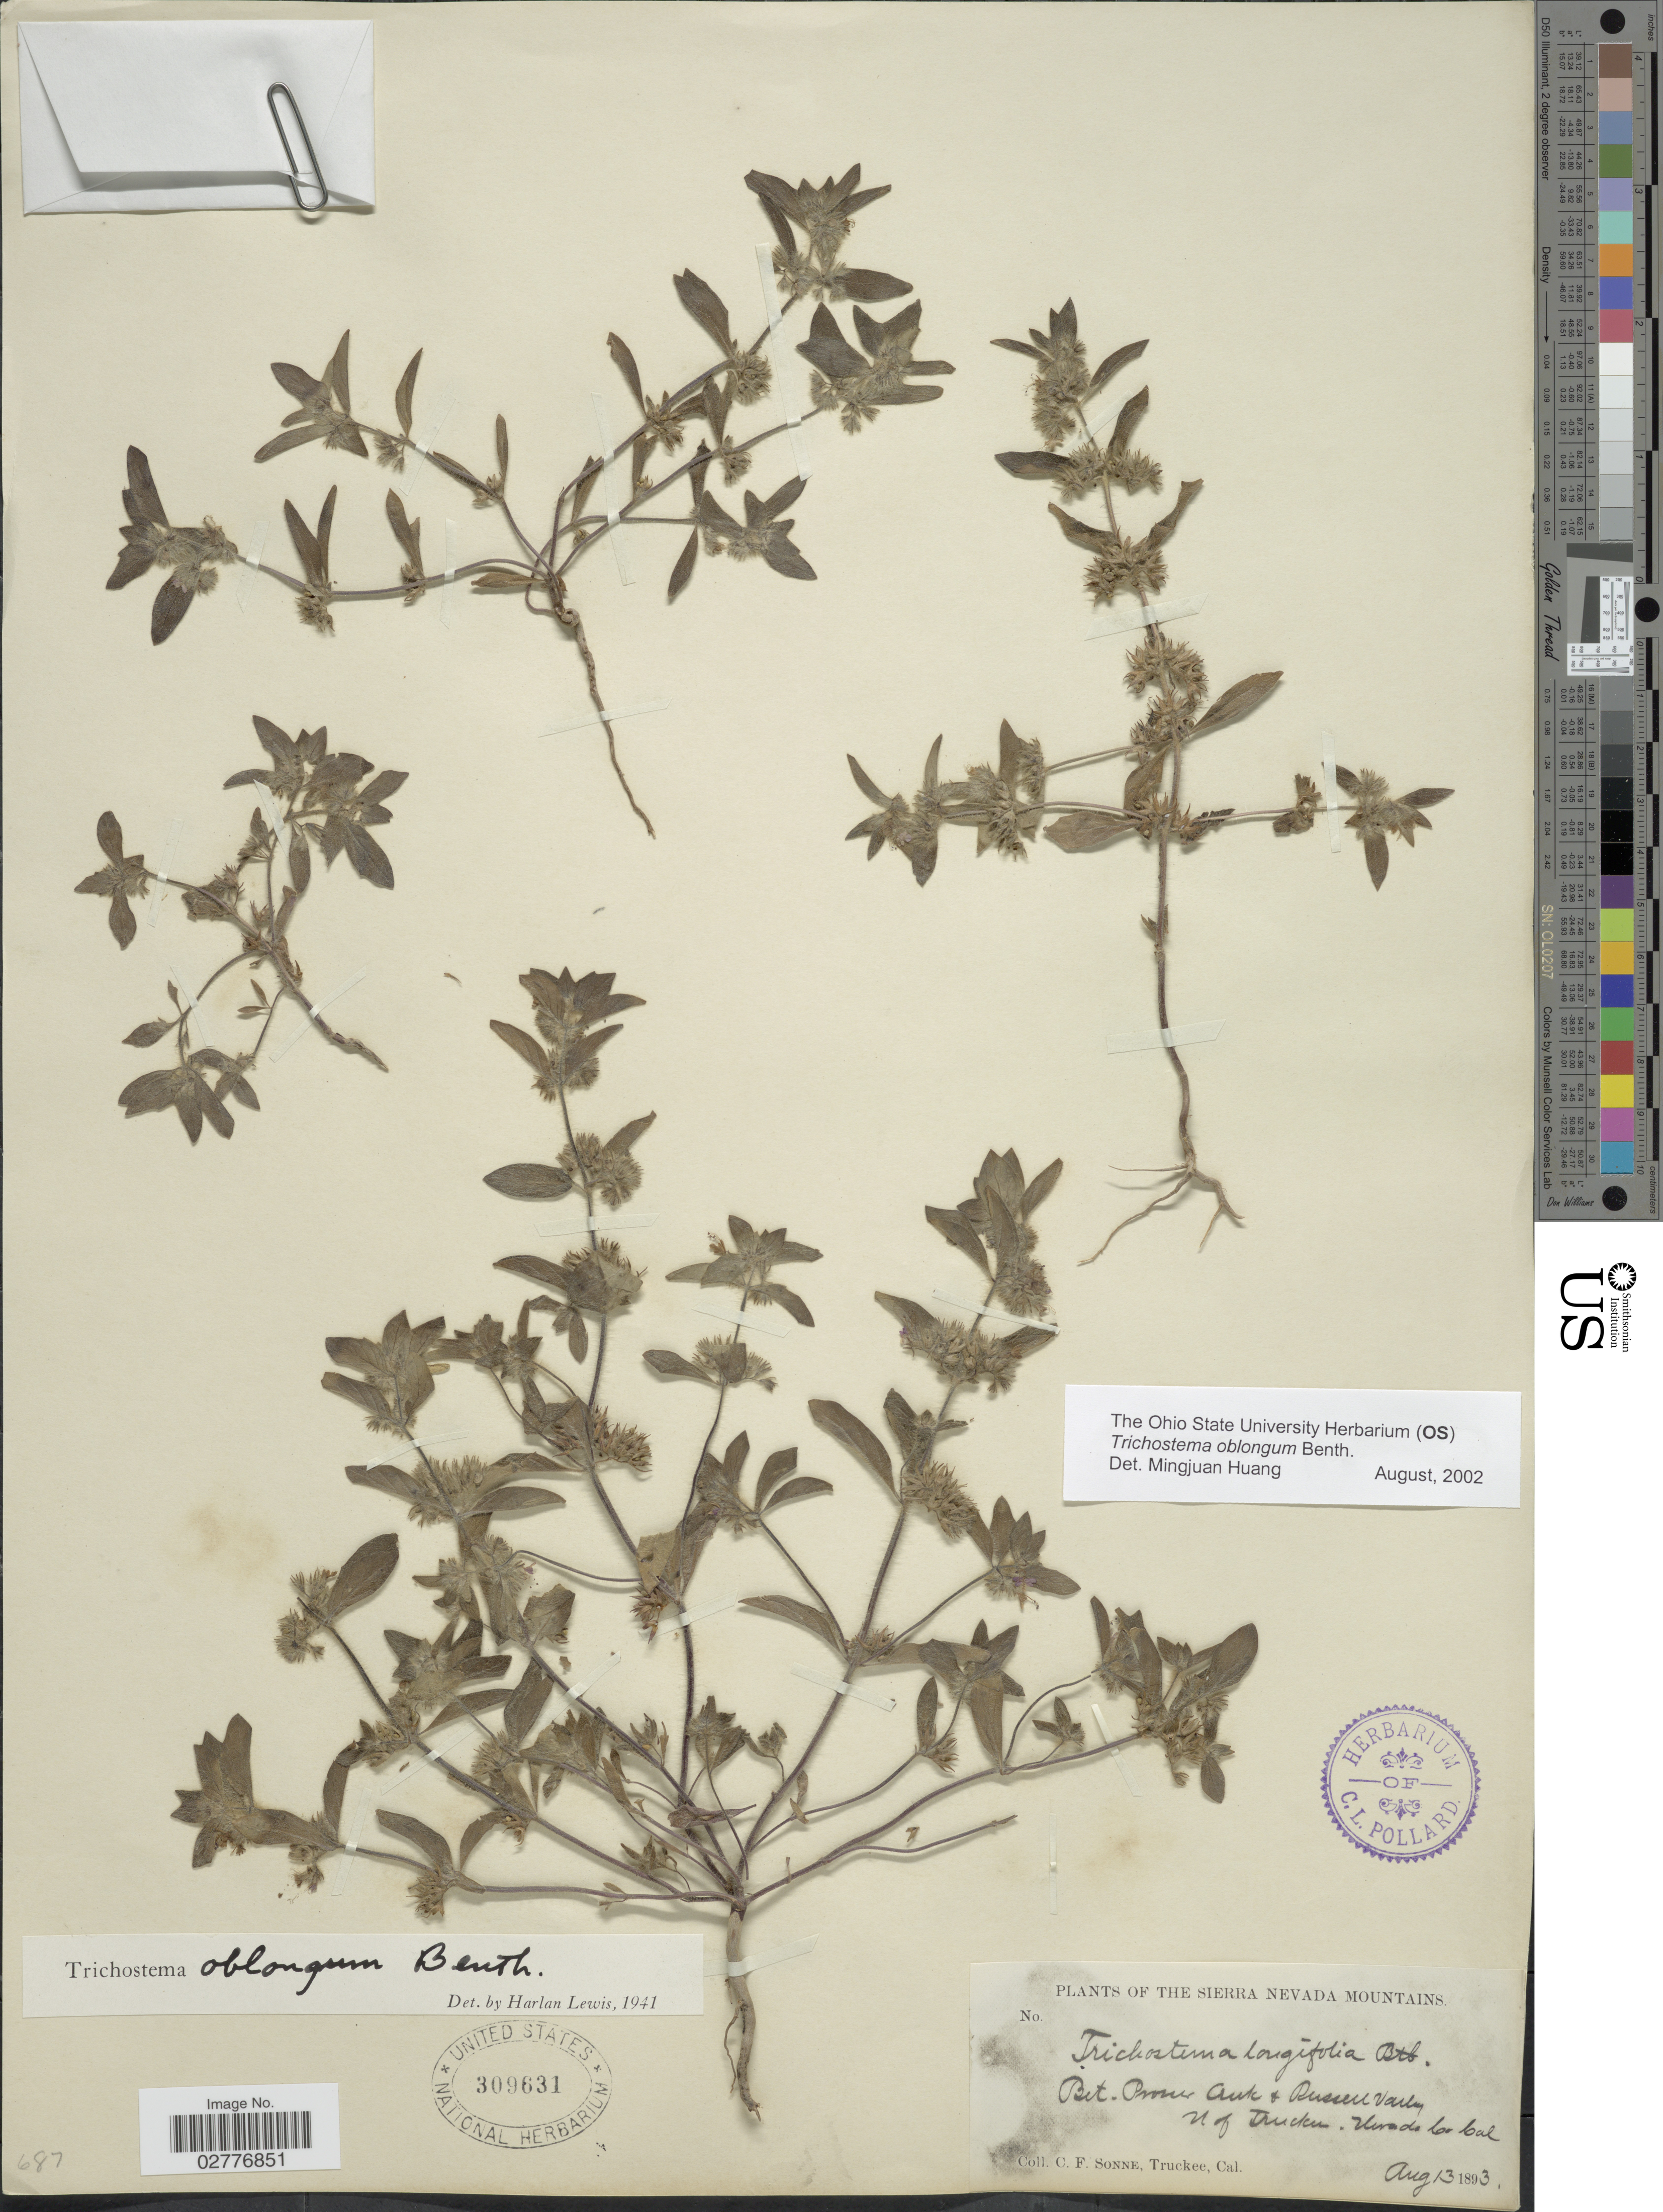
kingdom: Plantae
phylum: Tracheophyta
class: Magnoliopsida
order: Lamiales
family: Lamiaceae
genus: Trichostema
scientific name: Trichostema oblongum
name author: Benth.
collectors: C. Sonne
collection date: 1893-08-13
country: United States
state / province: California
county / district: Nevada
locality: Sierra Nevada Mountains. Bet. Prones Creek & Russell Valley N of Truckee, Nevada Co.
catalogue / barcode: US 309631